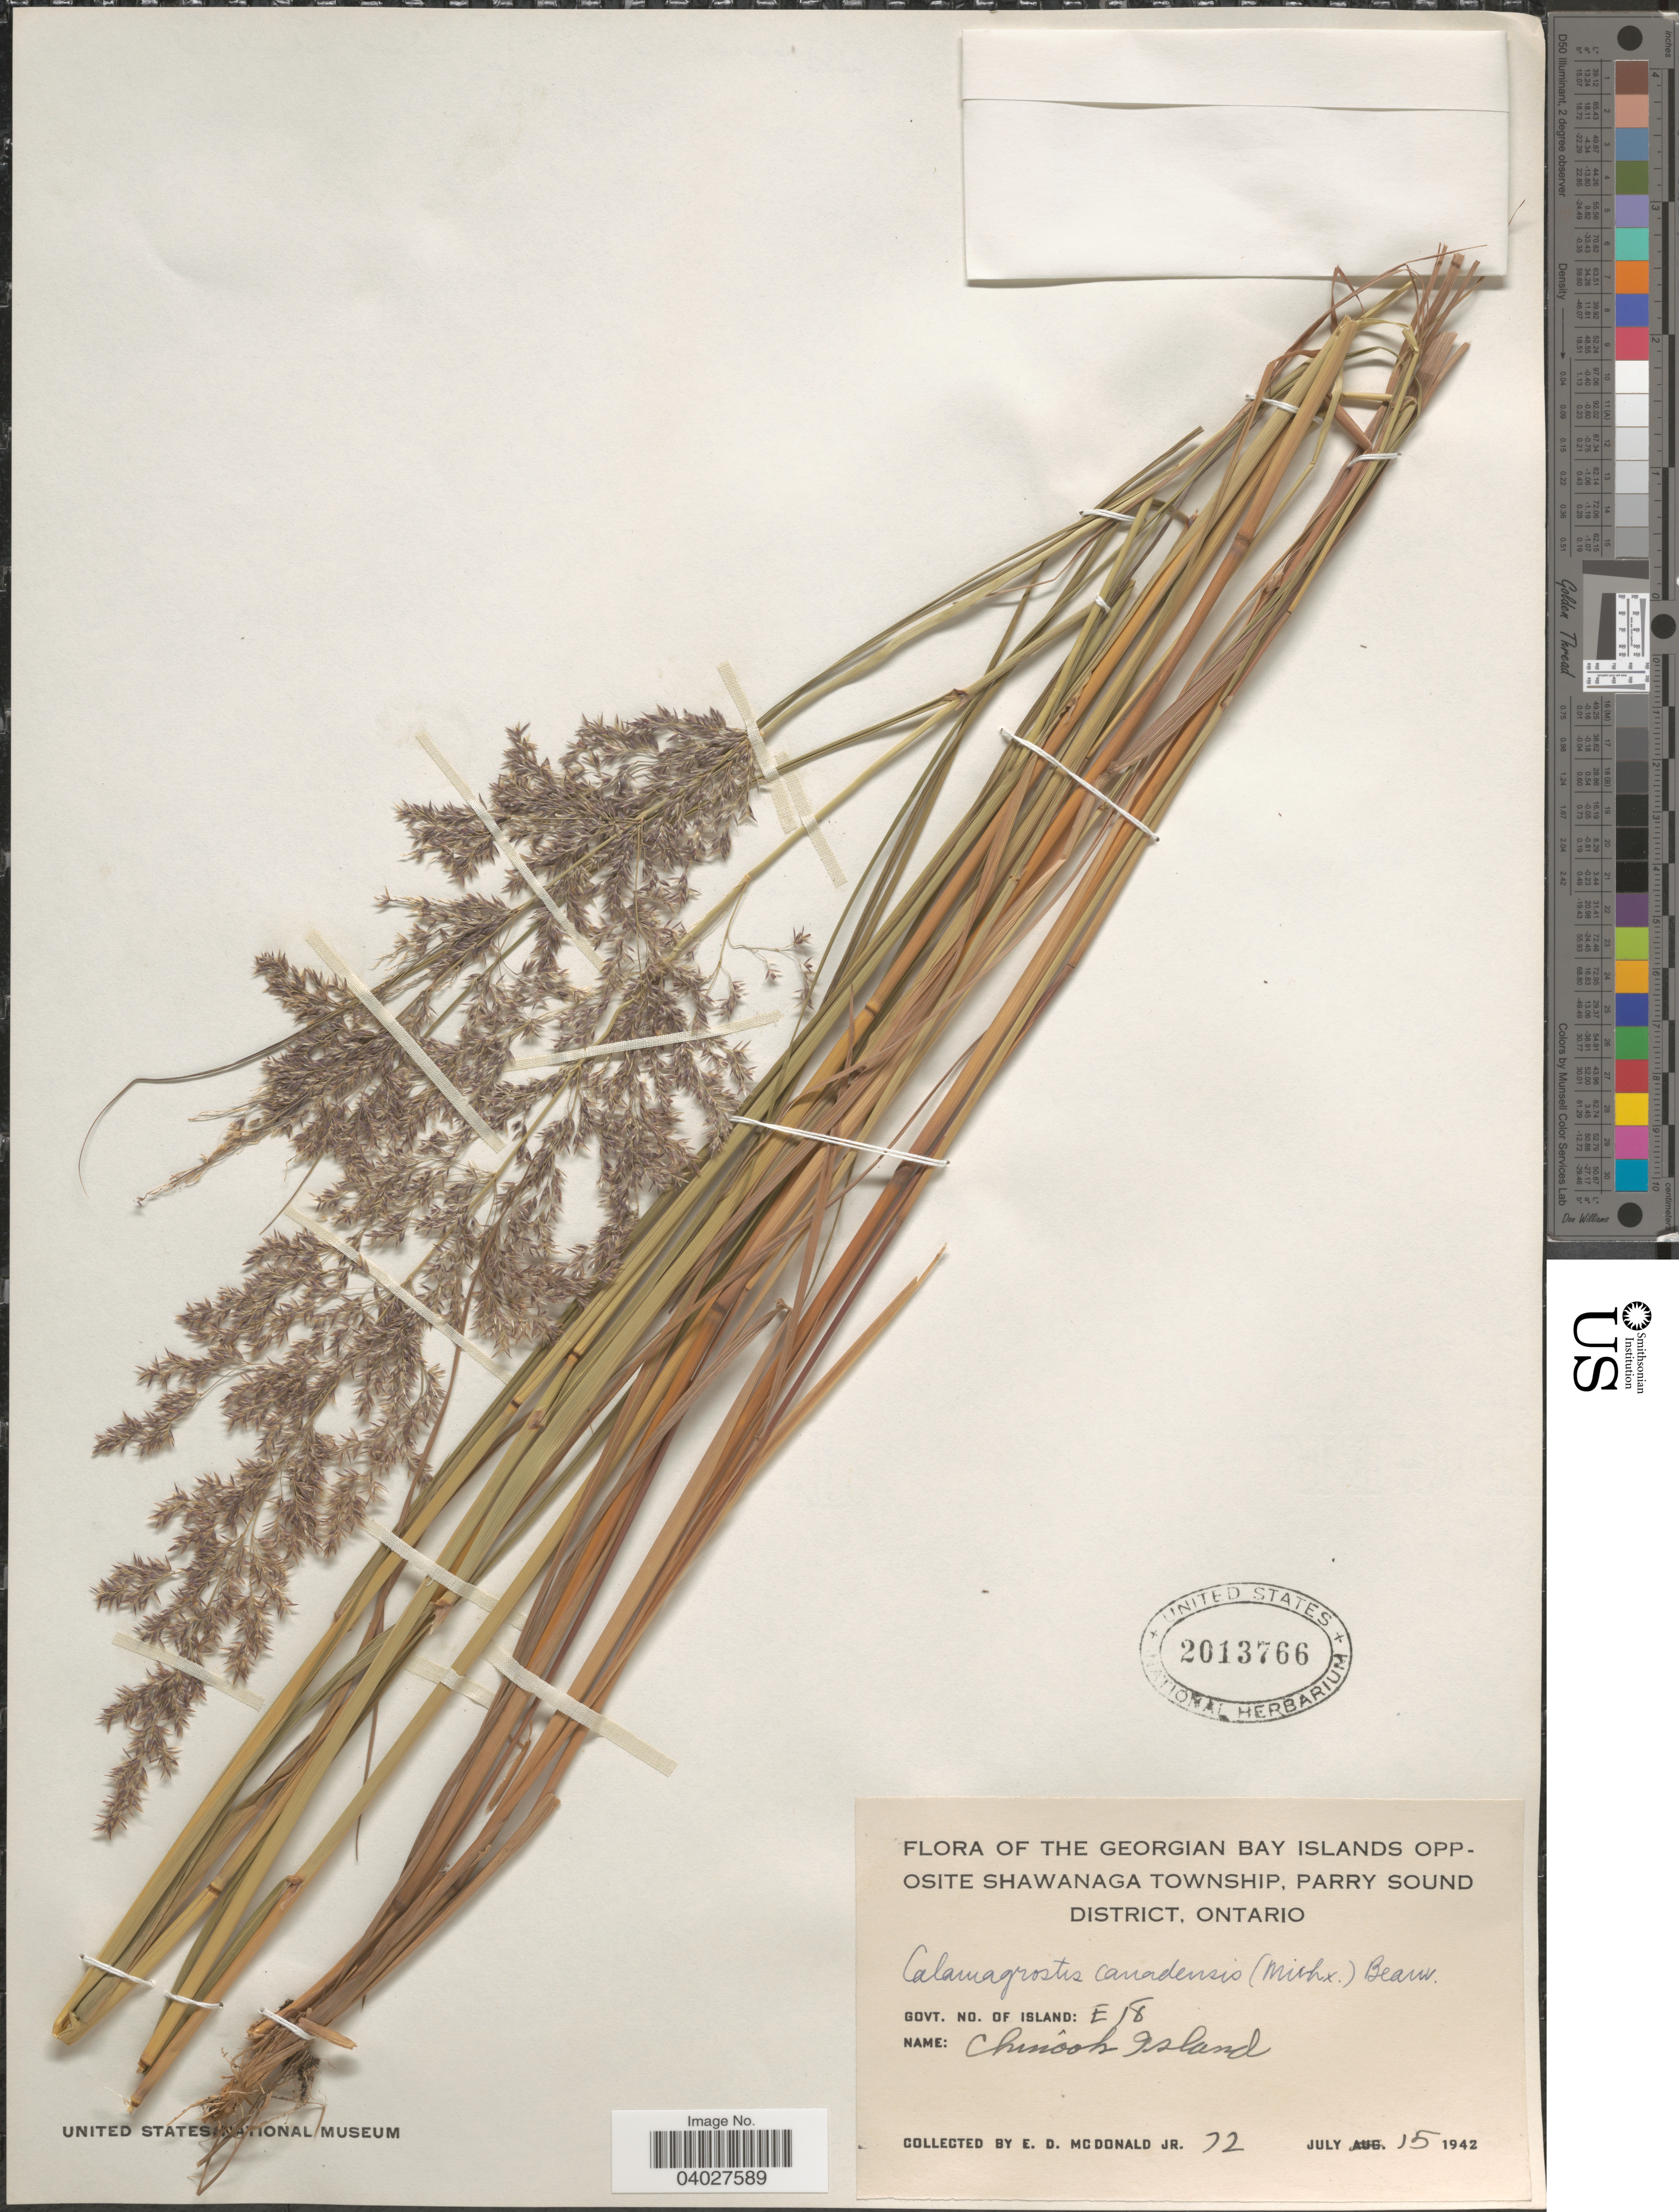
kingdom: Plantae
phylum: Tracheophyta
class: Liliopsida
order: Poales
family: Poaceae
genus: Calamagrostis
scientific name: Calamagrostis canadensis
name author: (Michx.) P. Beauv.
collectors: E. D. McDonald Jr.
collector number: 72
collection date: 1942-07-15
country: Canada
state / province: Ontario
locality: Georgian Bay Islands Opposite Shawanaga Township, Parry Sound District. Govt. no. of Island: E18. Chinook Island.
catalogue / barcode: US 2013766